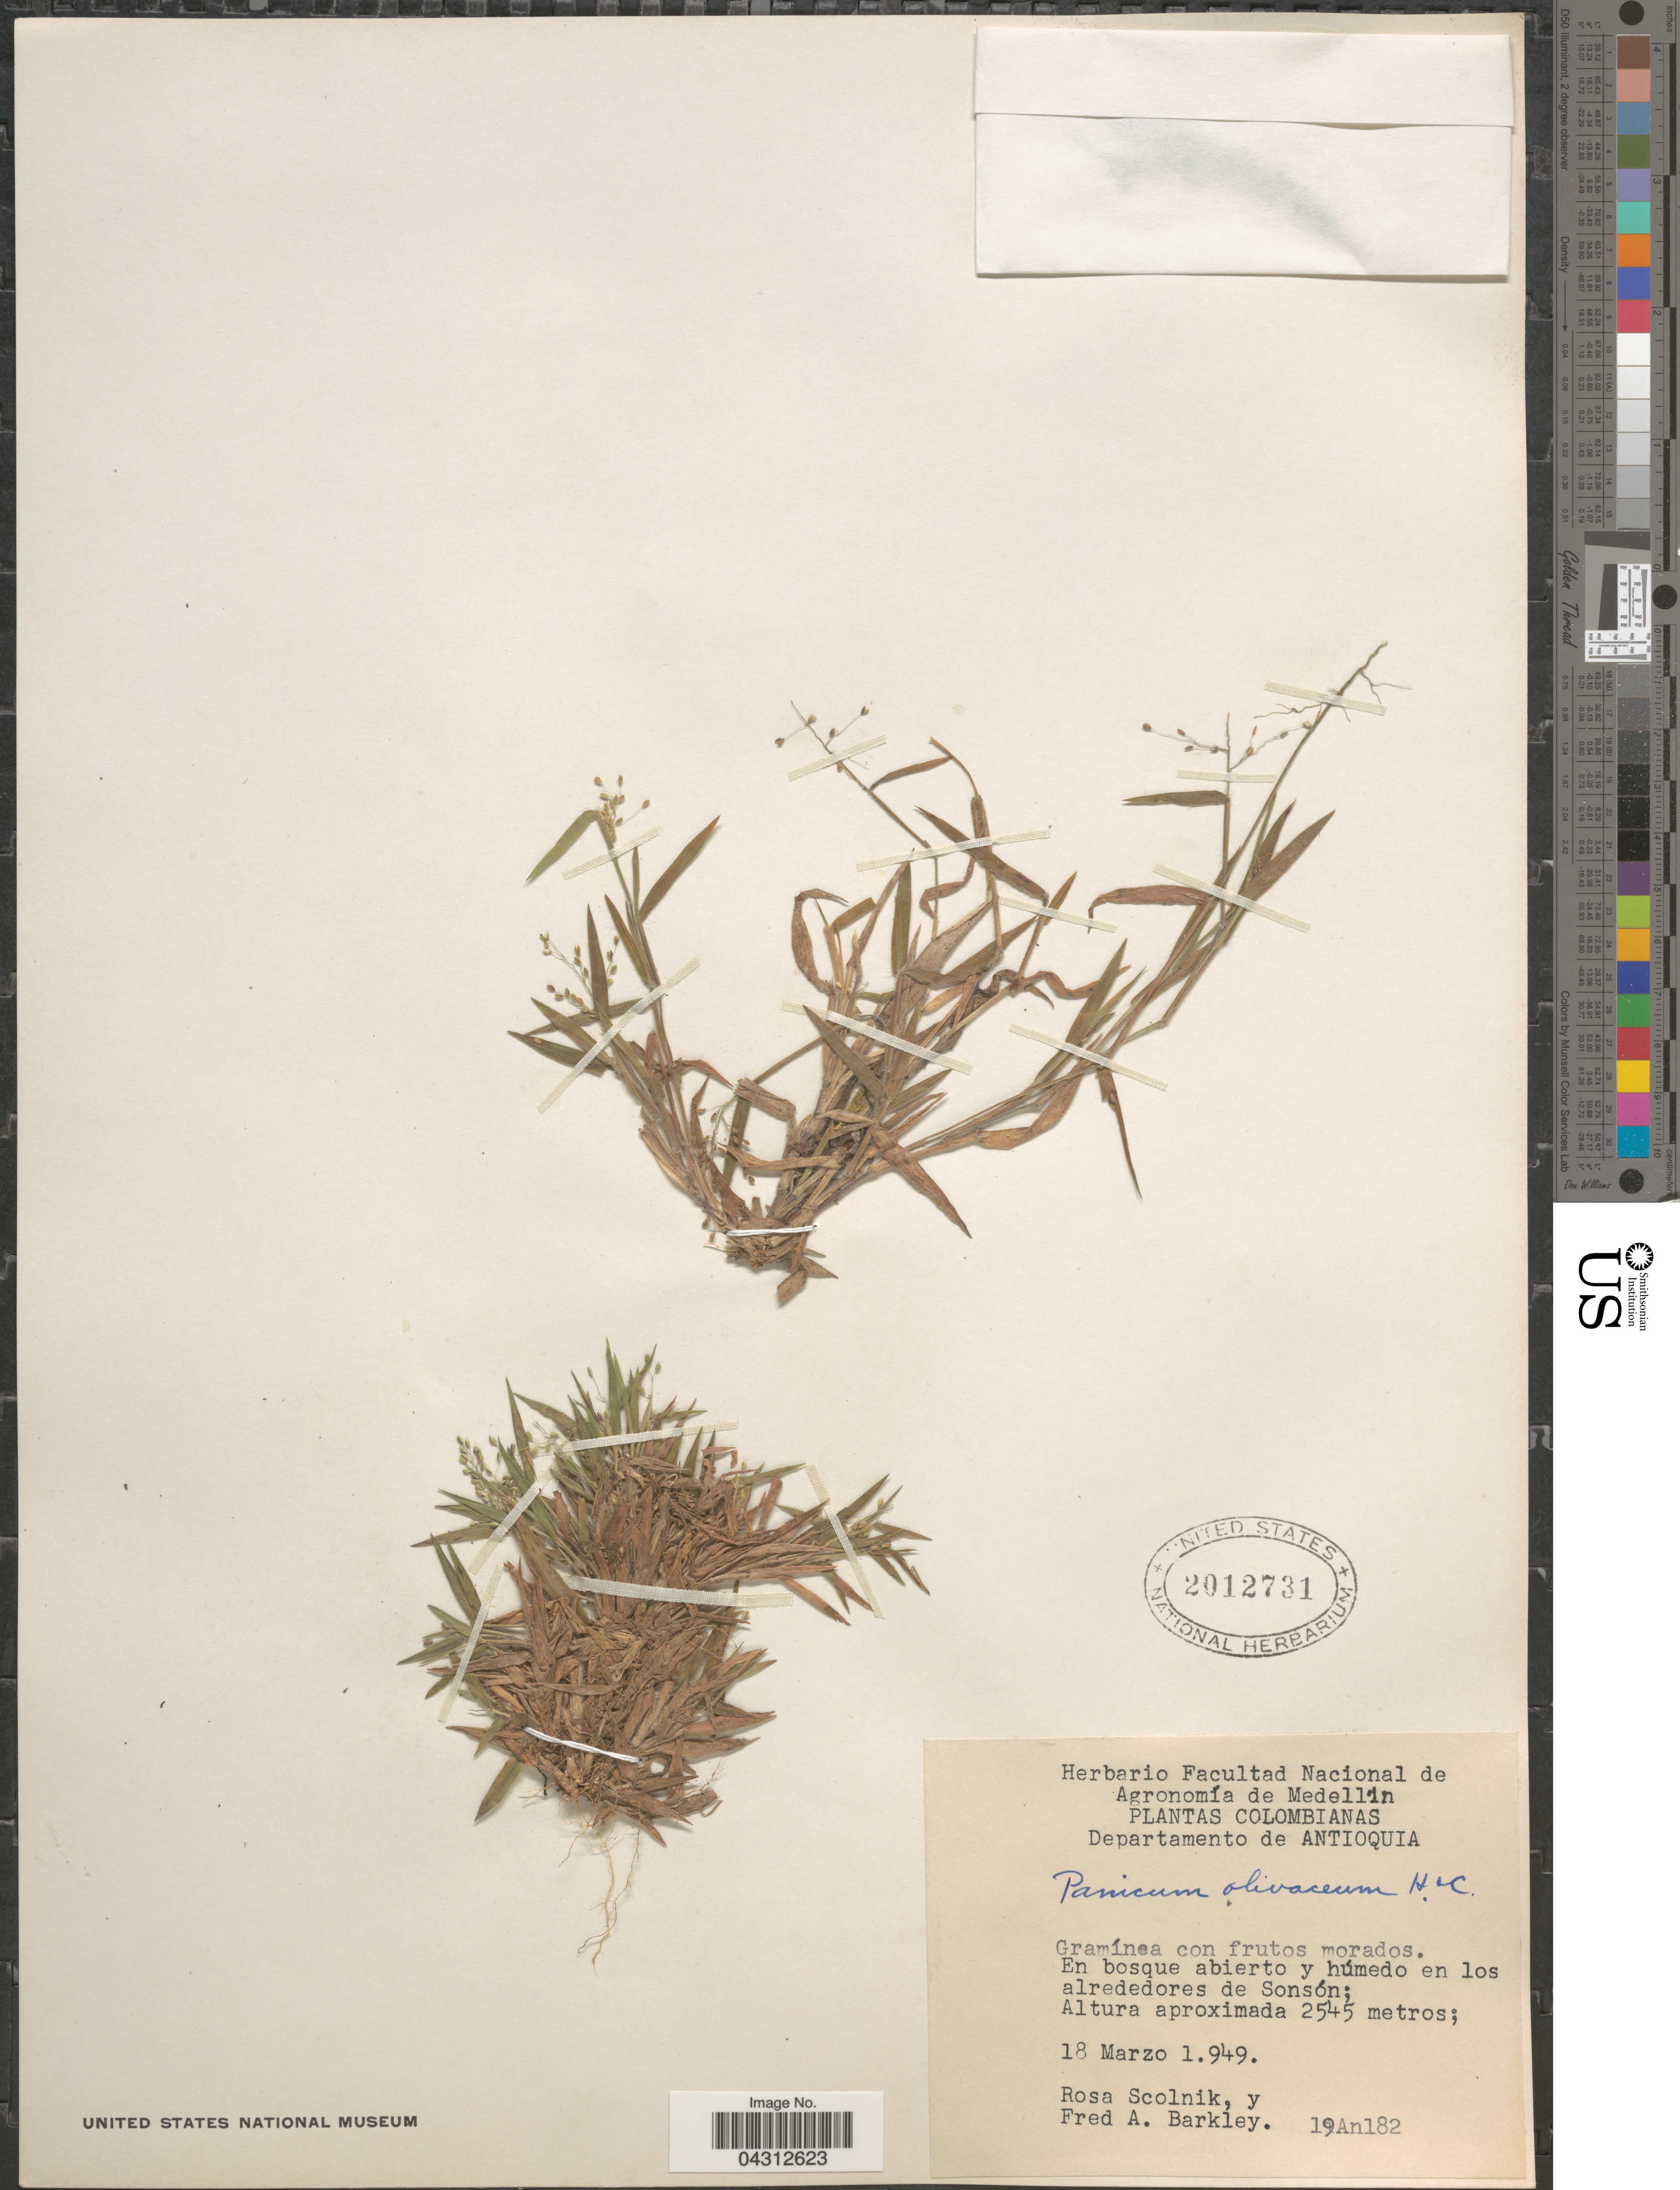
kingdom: Plantae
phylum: Tracheophyta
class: Liliopsida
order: Poales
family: Poaceae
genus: Dichanthelium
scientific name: Dichanthelium acuminatum var. acuminatum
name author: (Sw.) Gould & C.A. Clark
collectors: R. Scolnik & F. A. Barkley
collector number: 19An182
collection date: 1949-03-18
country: Colombia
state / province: Antioquia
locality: Departamento de Antioquia. En bosque abierto y húmedo en los alrededores de Sonsón.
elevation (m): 2545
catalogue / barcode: US 2012731